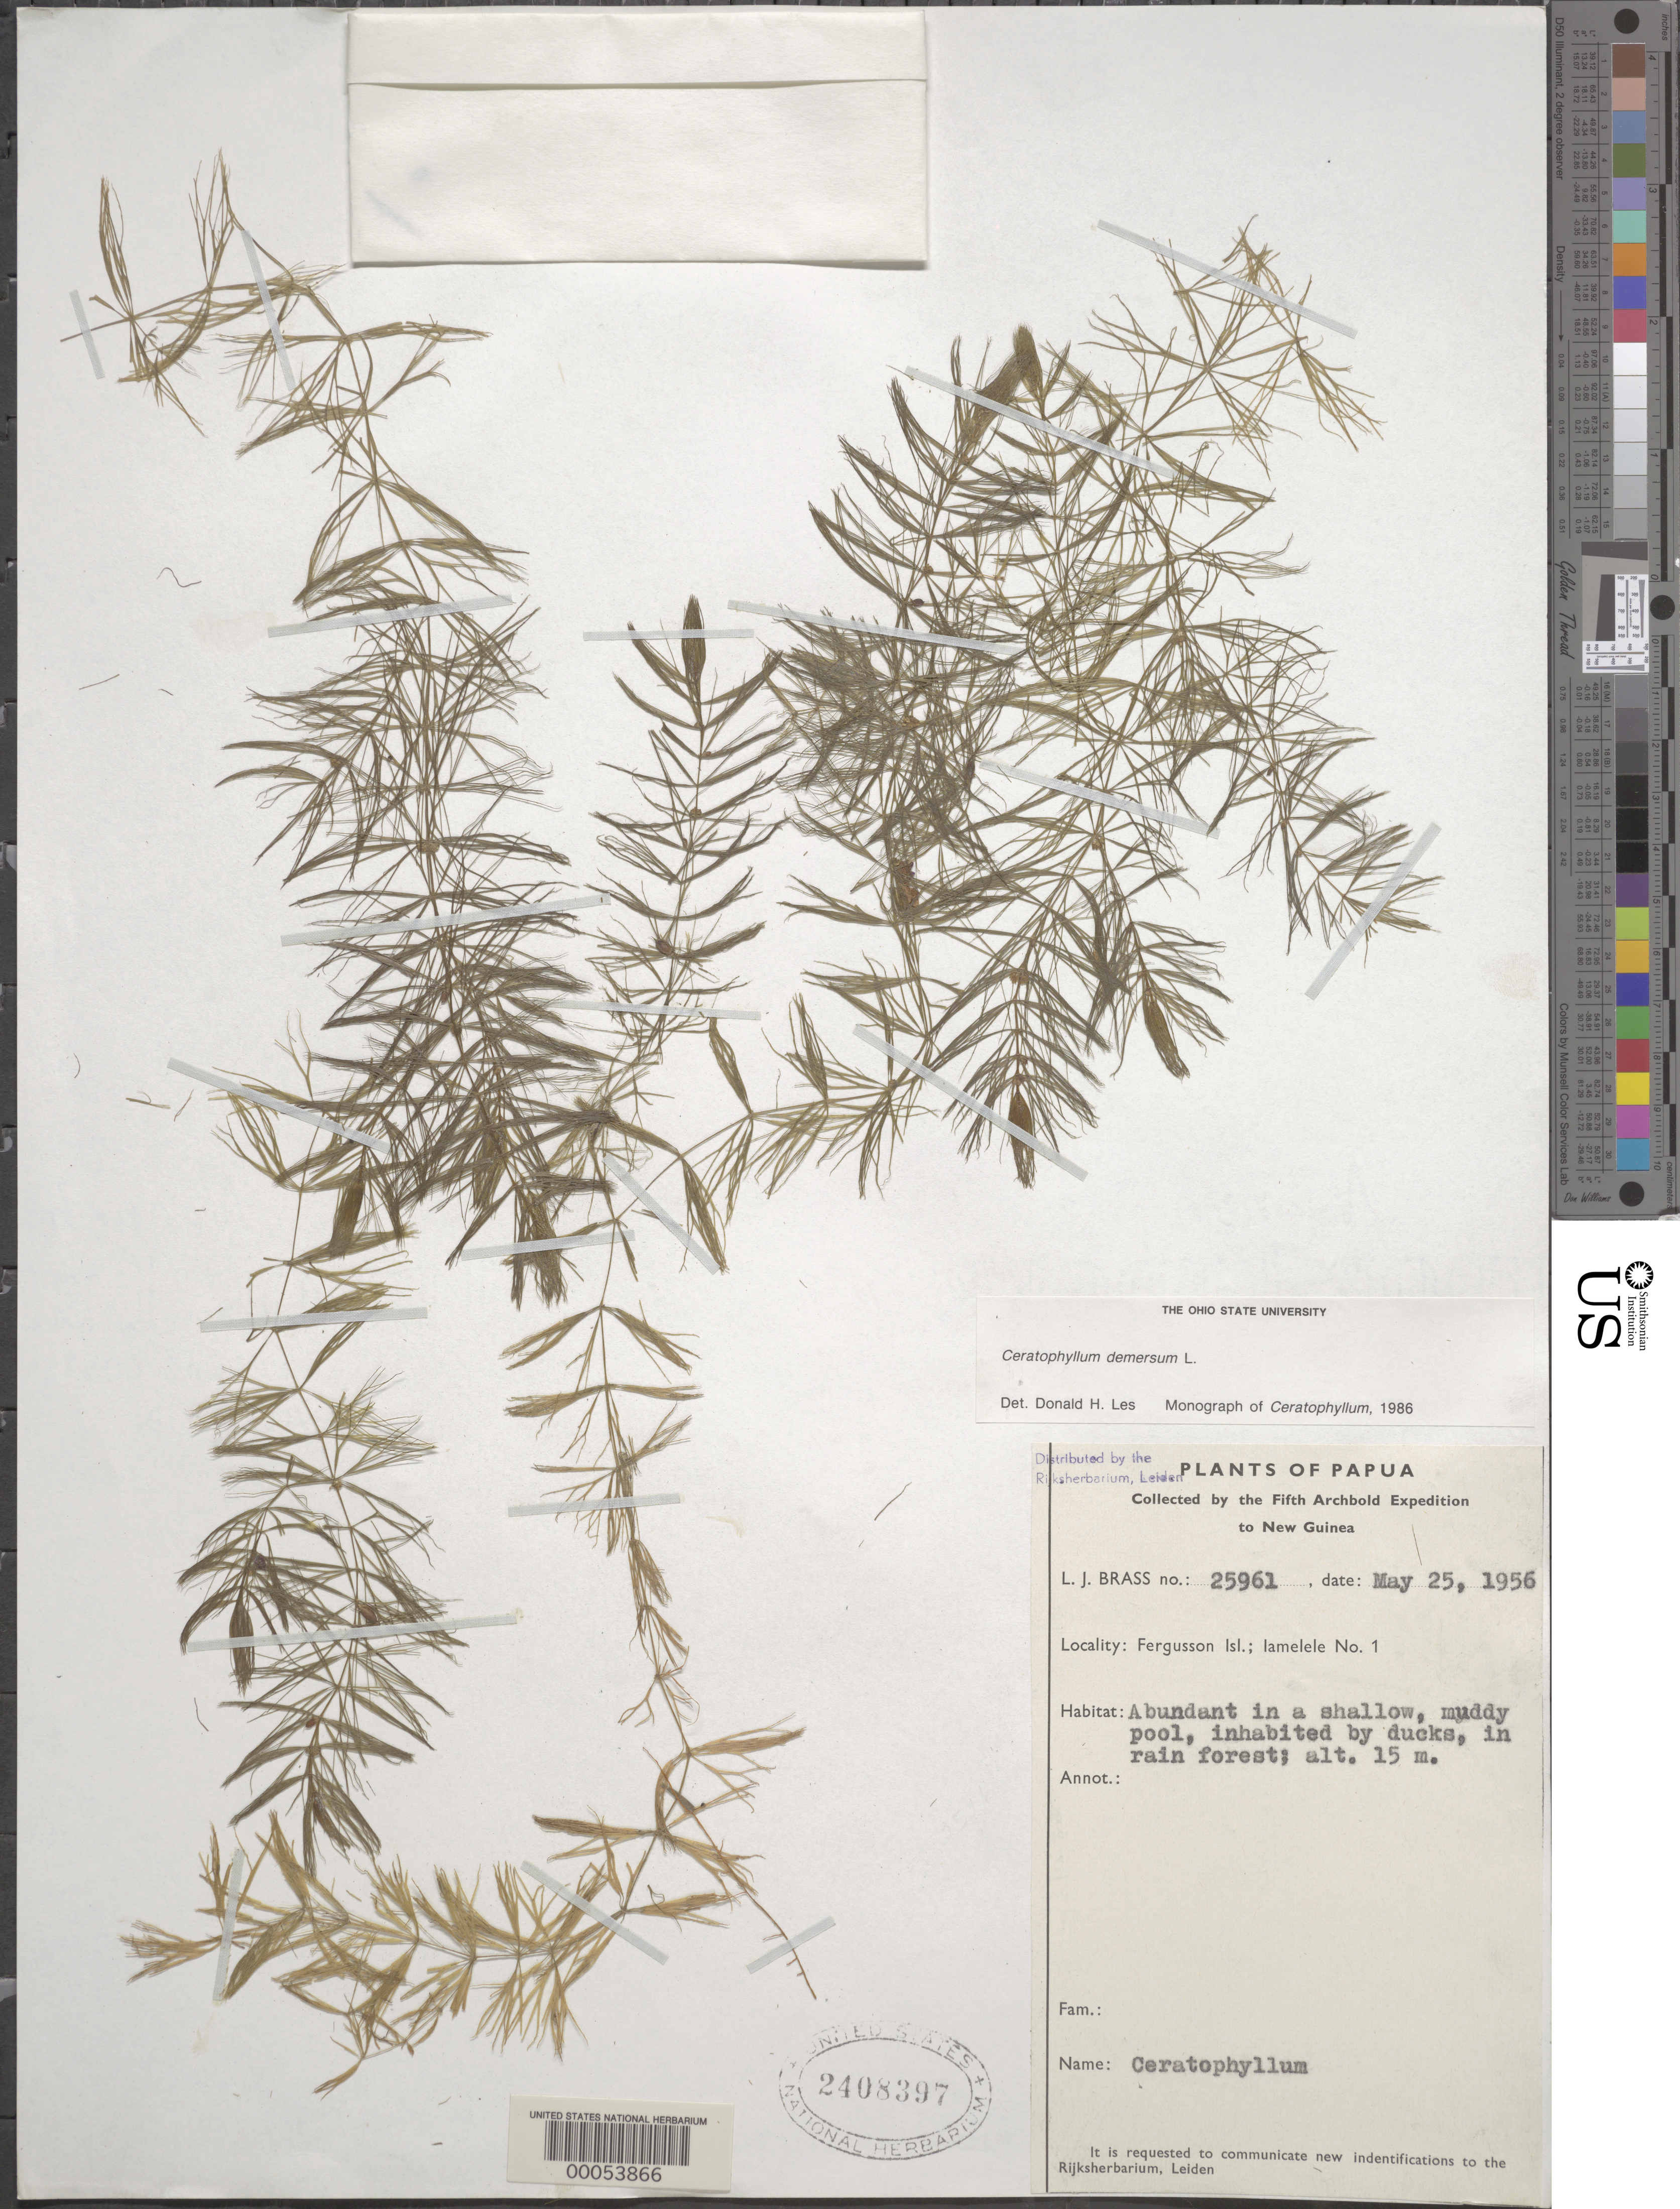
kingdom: Plantae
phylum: Tracheophyta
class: Magnoliopsida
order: Ceratophyllales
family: Ceratophyllaceae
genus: Ceratophyllum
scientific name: Ceratophyllum demersum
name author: L.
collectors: L. J. Brass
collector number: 25961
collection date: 1956-05-25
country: Papua New Guinea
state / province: Milne Bay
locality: New Guinea, Fergusson Isl.; lamelele No. 1.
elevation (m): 15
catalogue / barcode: US 2408397